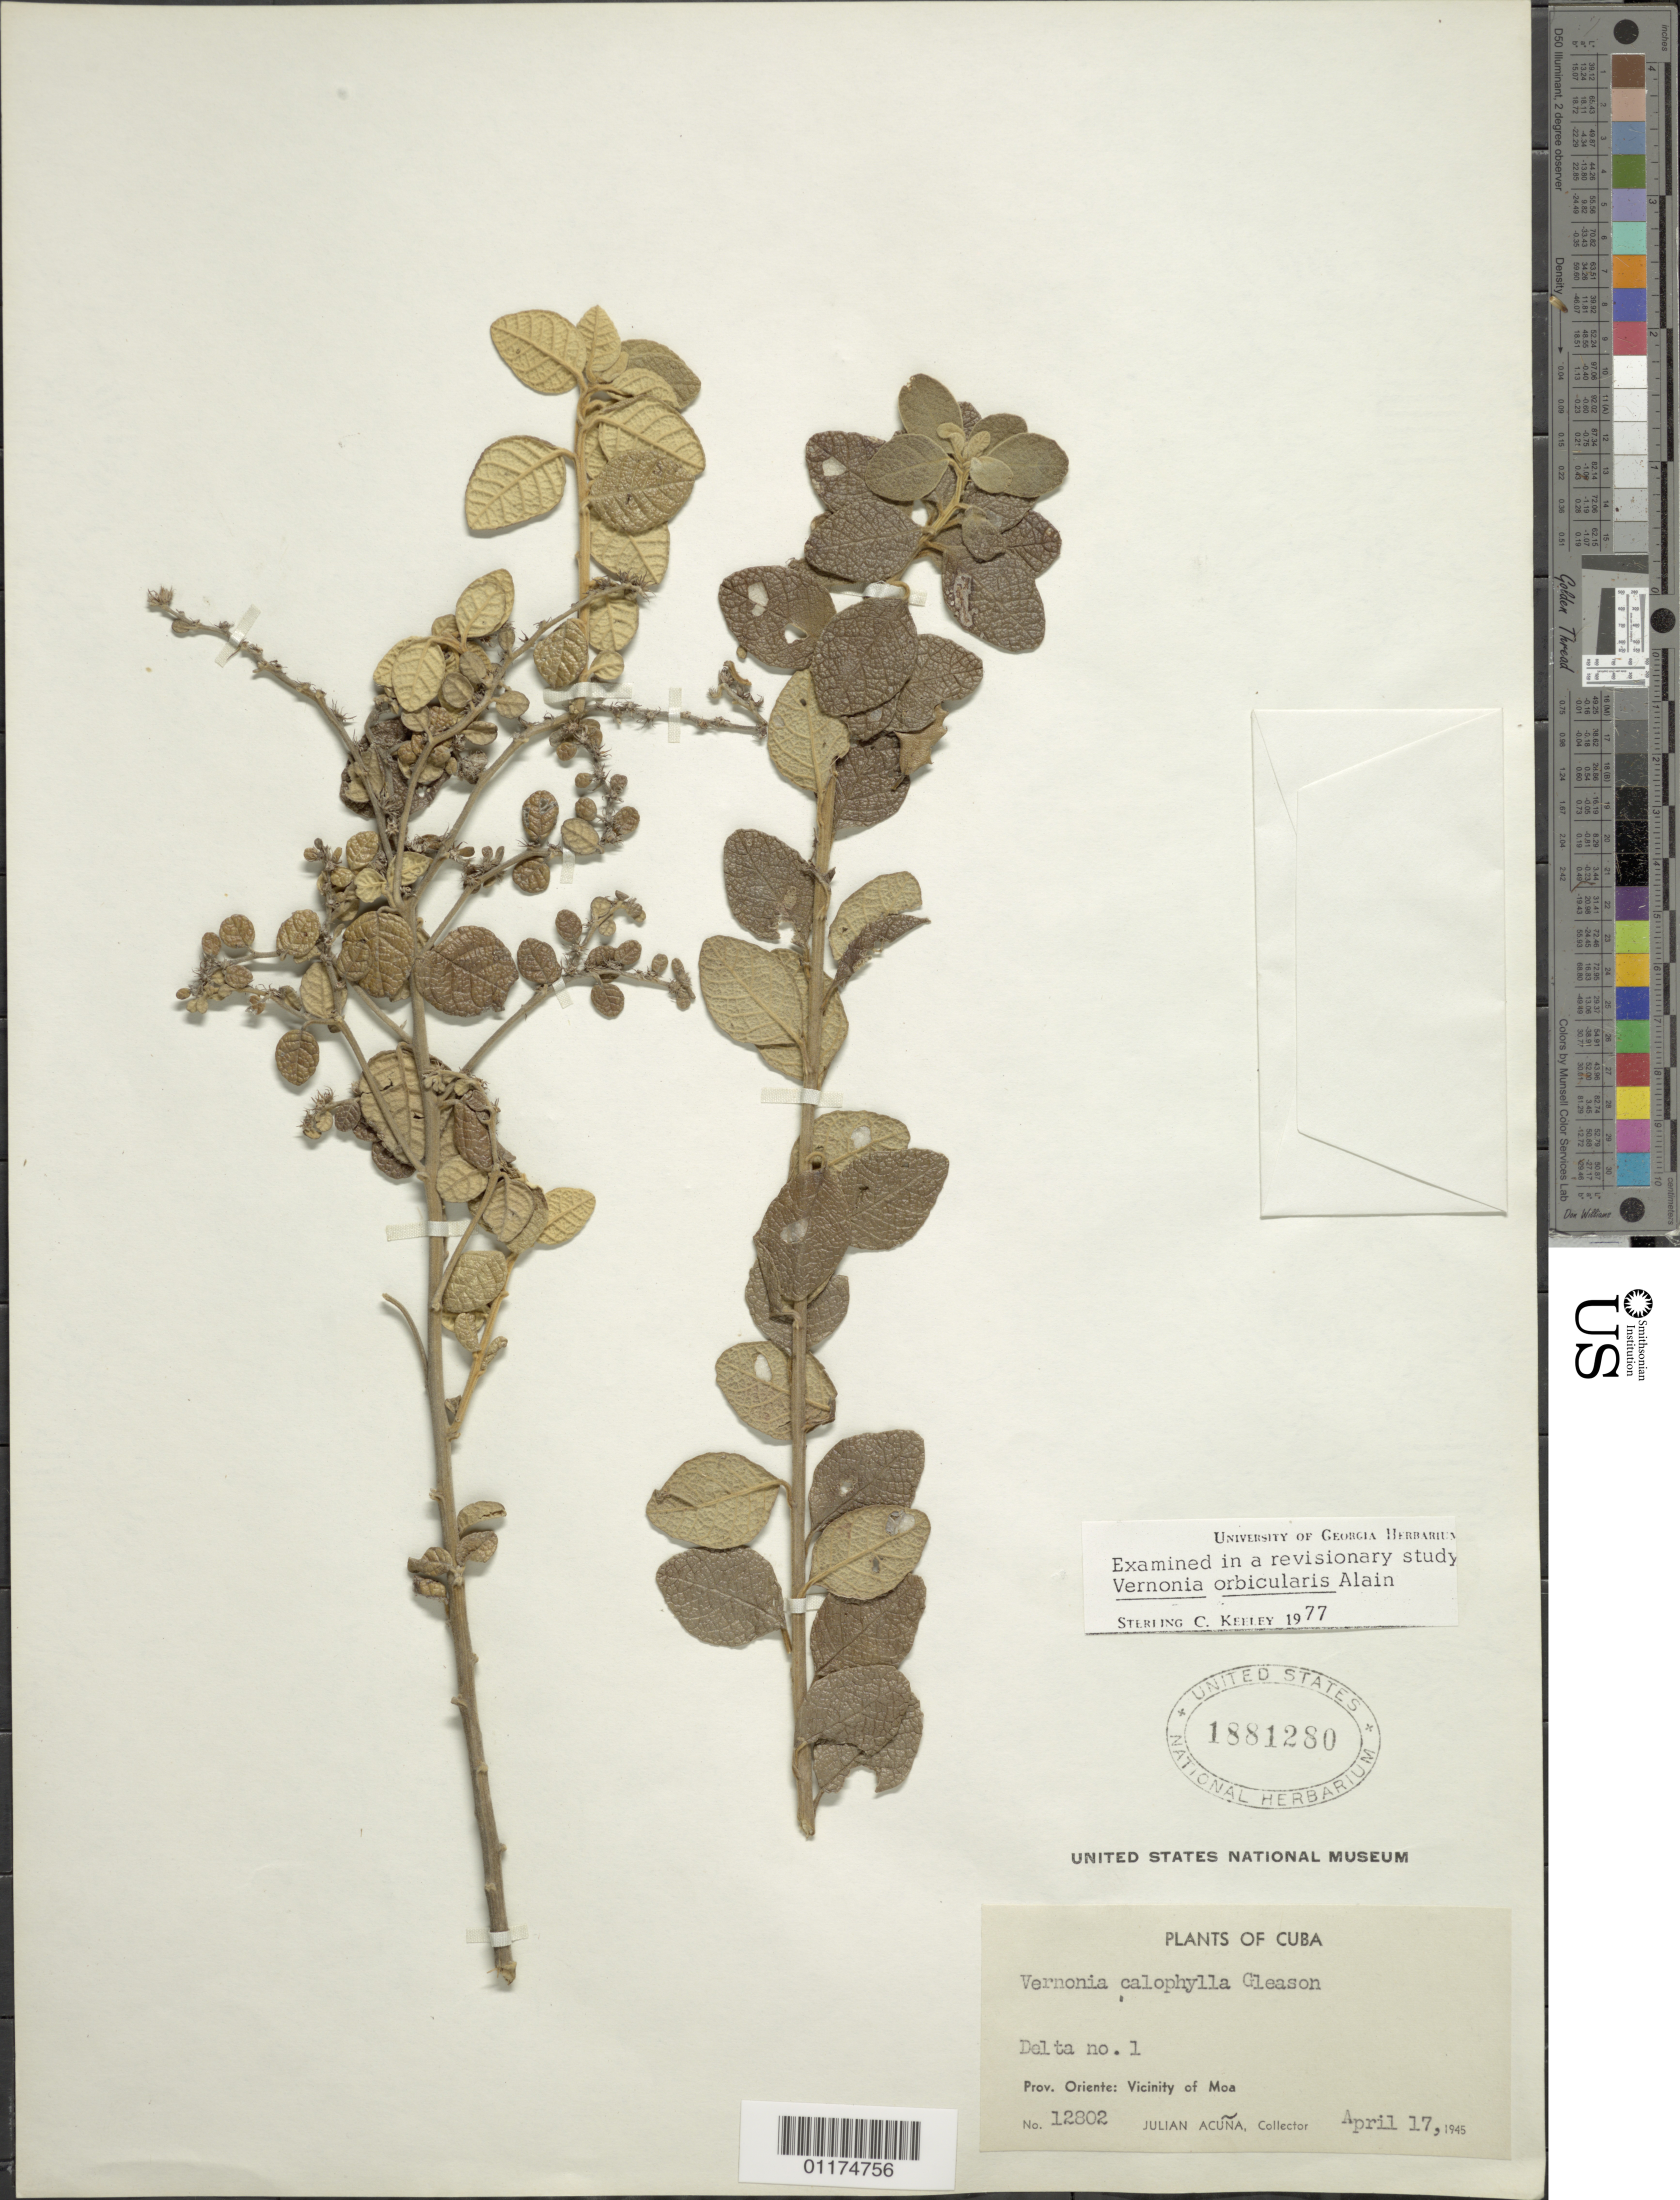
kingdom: Plantae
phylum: Tracheophyta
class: Magnoliopsida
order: Asterales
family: Asteraceae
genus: Lepidaploa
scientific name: Lepidaploa orbicularis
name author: (Alain) H. Rob.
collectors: J. Acuña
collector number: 12802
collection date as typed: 17 Apr 1945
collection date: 1945-04-17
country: Cuba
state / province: Oriente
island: Cuba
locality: Vicinity of Moa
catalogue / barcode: US 1881280